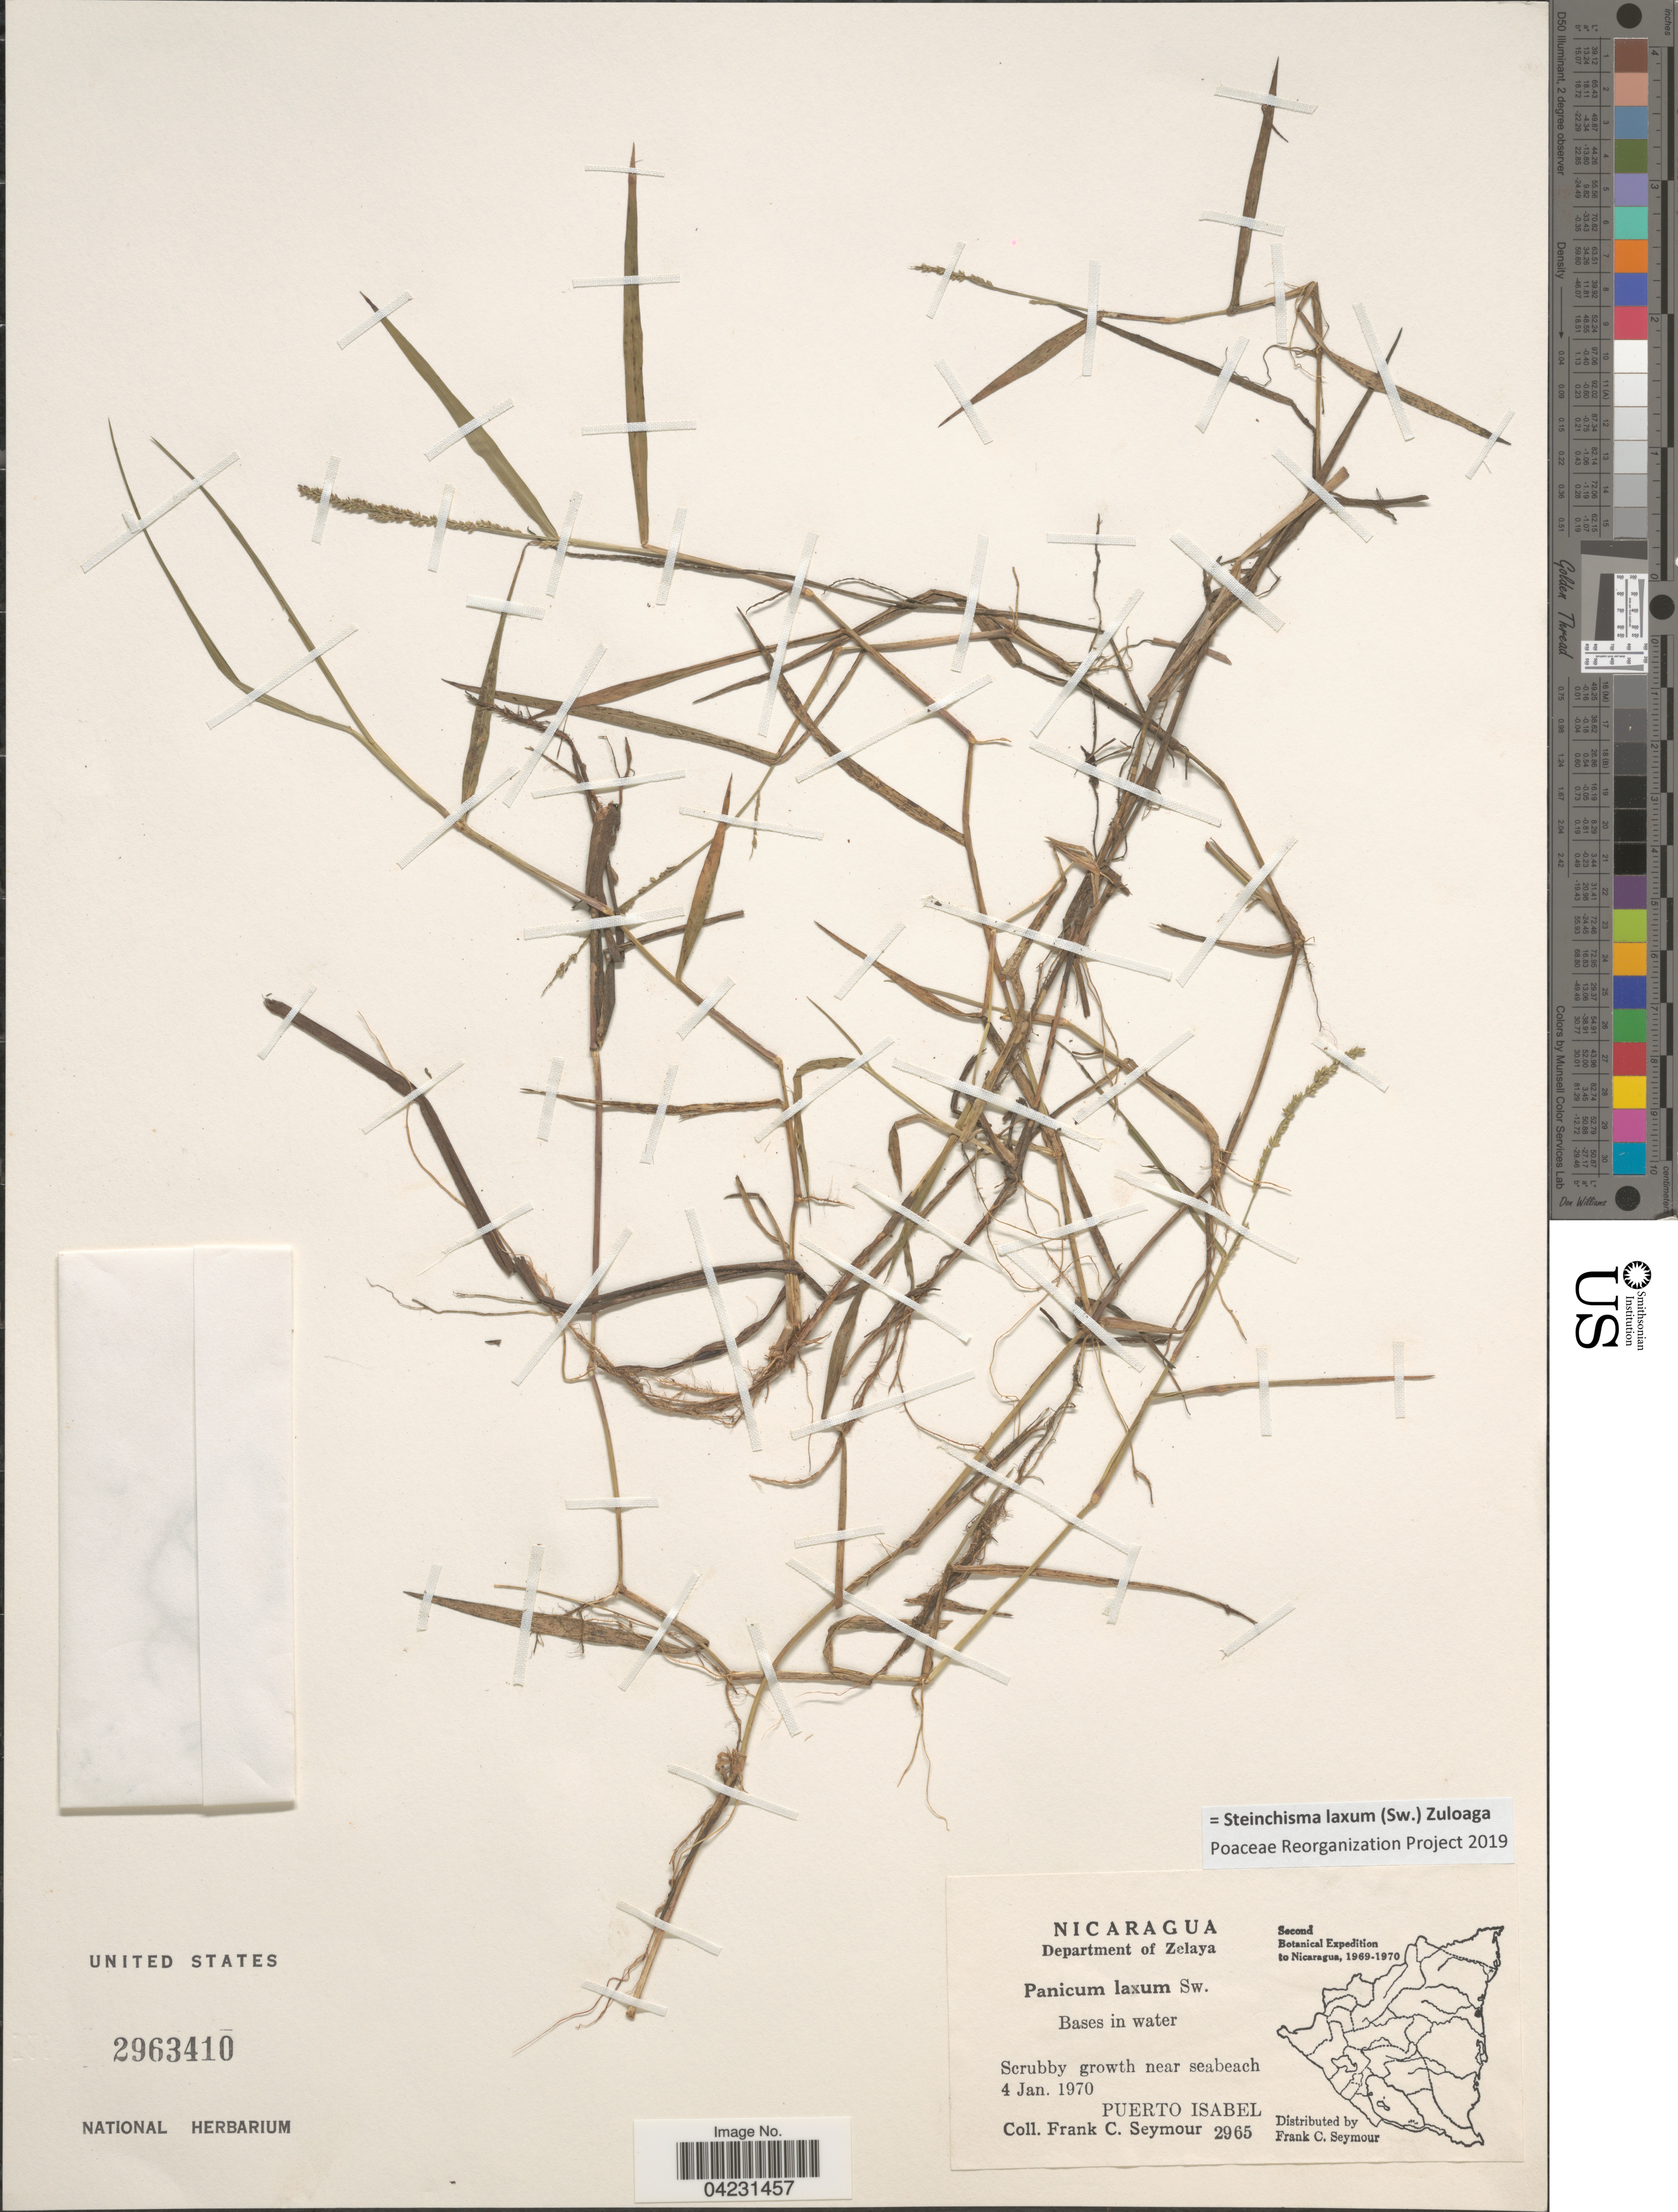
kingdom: Plantae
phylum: Tracheophyta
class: Liliopsida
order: Poales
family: Poaceae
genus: Steinchisma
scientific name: Steinchisma laxum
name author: (Sw.) Zuloaga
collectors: F. C. Seymour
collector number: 2965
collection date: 1970-01-04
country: Nicaragua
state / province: Atlántico Norte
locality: Department of Zelaya. Scrubby growth near seabeach. Puerto Isabel. Second Botanical Expedition to Nicaragua, 1969-1970.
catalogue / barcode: US 2963410